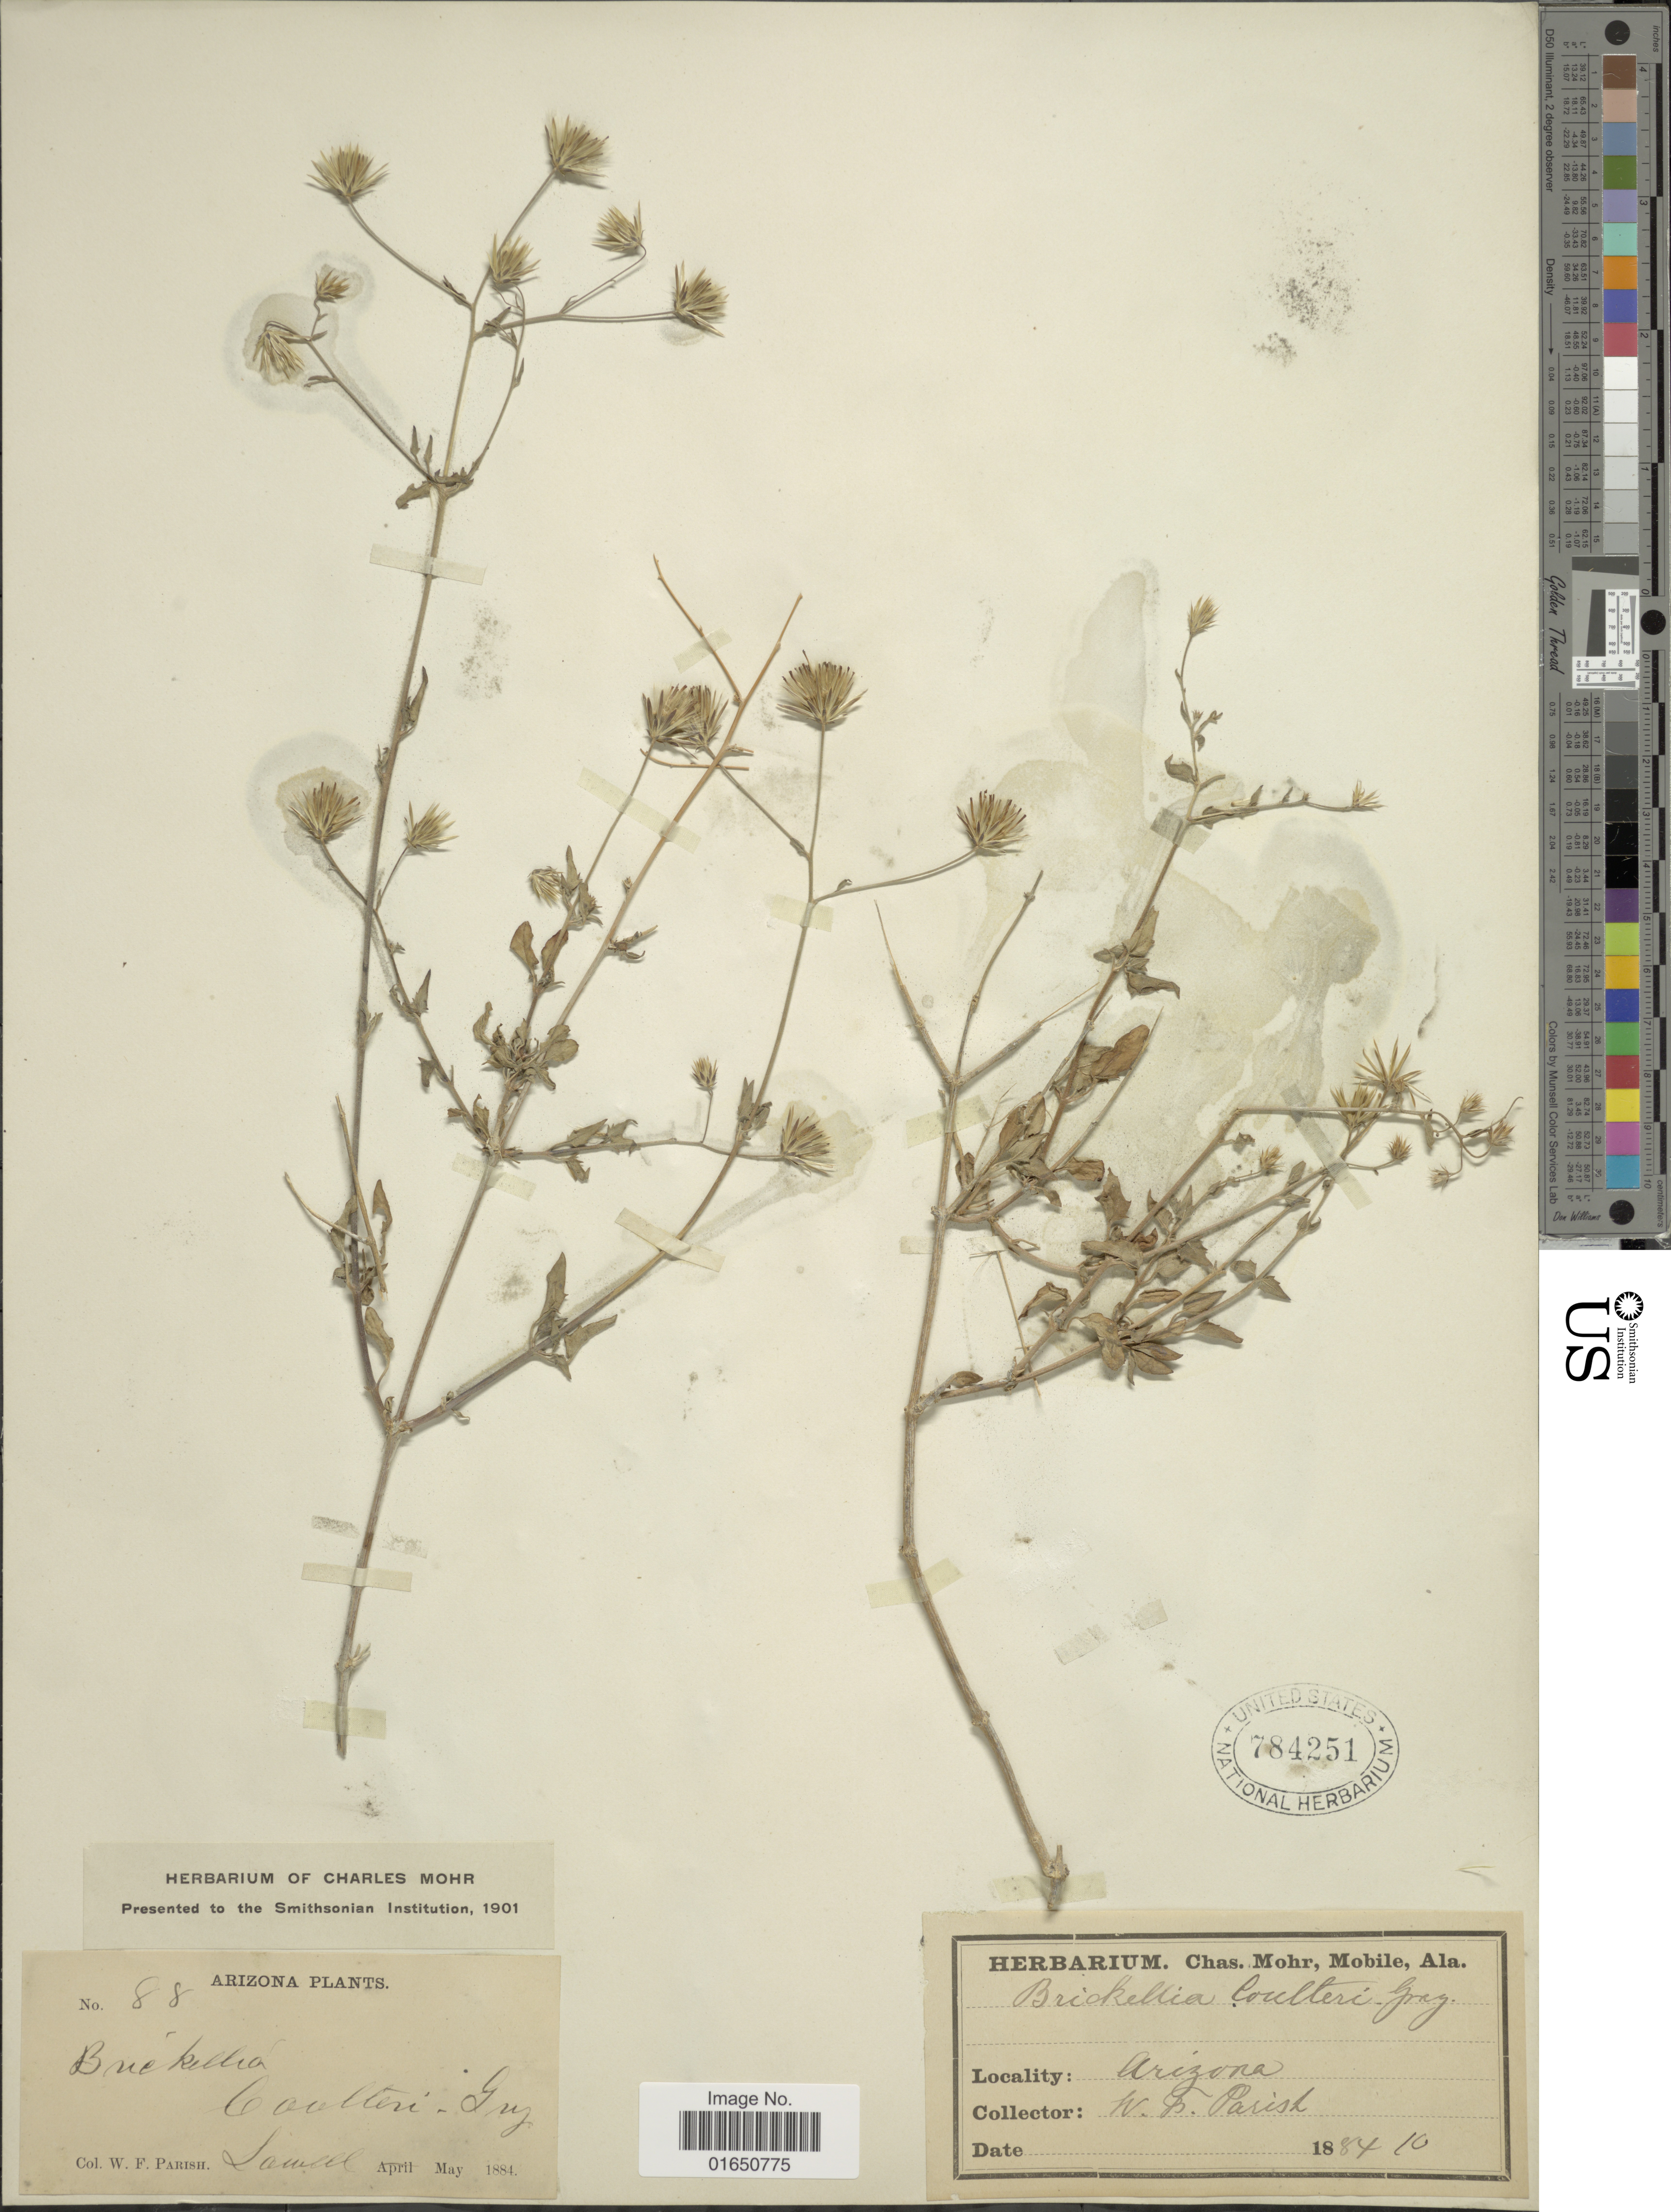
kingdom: Plantae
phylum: Tracheophyta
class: Magnoliopsida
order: Asterales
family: Asteraceae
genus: Brickellia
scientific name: Brickellia coulteri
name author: A. Gray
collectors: W. F. Parish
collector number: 88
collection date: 1884-05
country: United States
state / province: Arizona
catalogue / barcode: US 784251